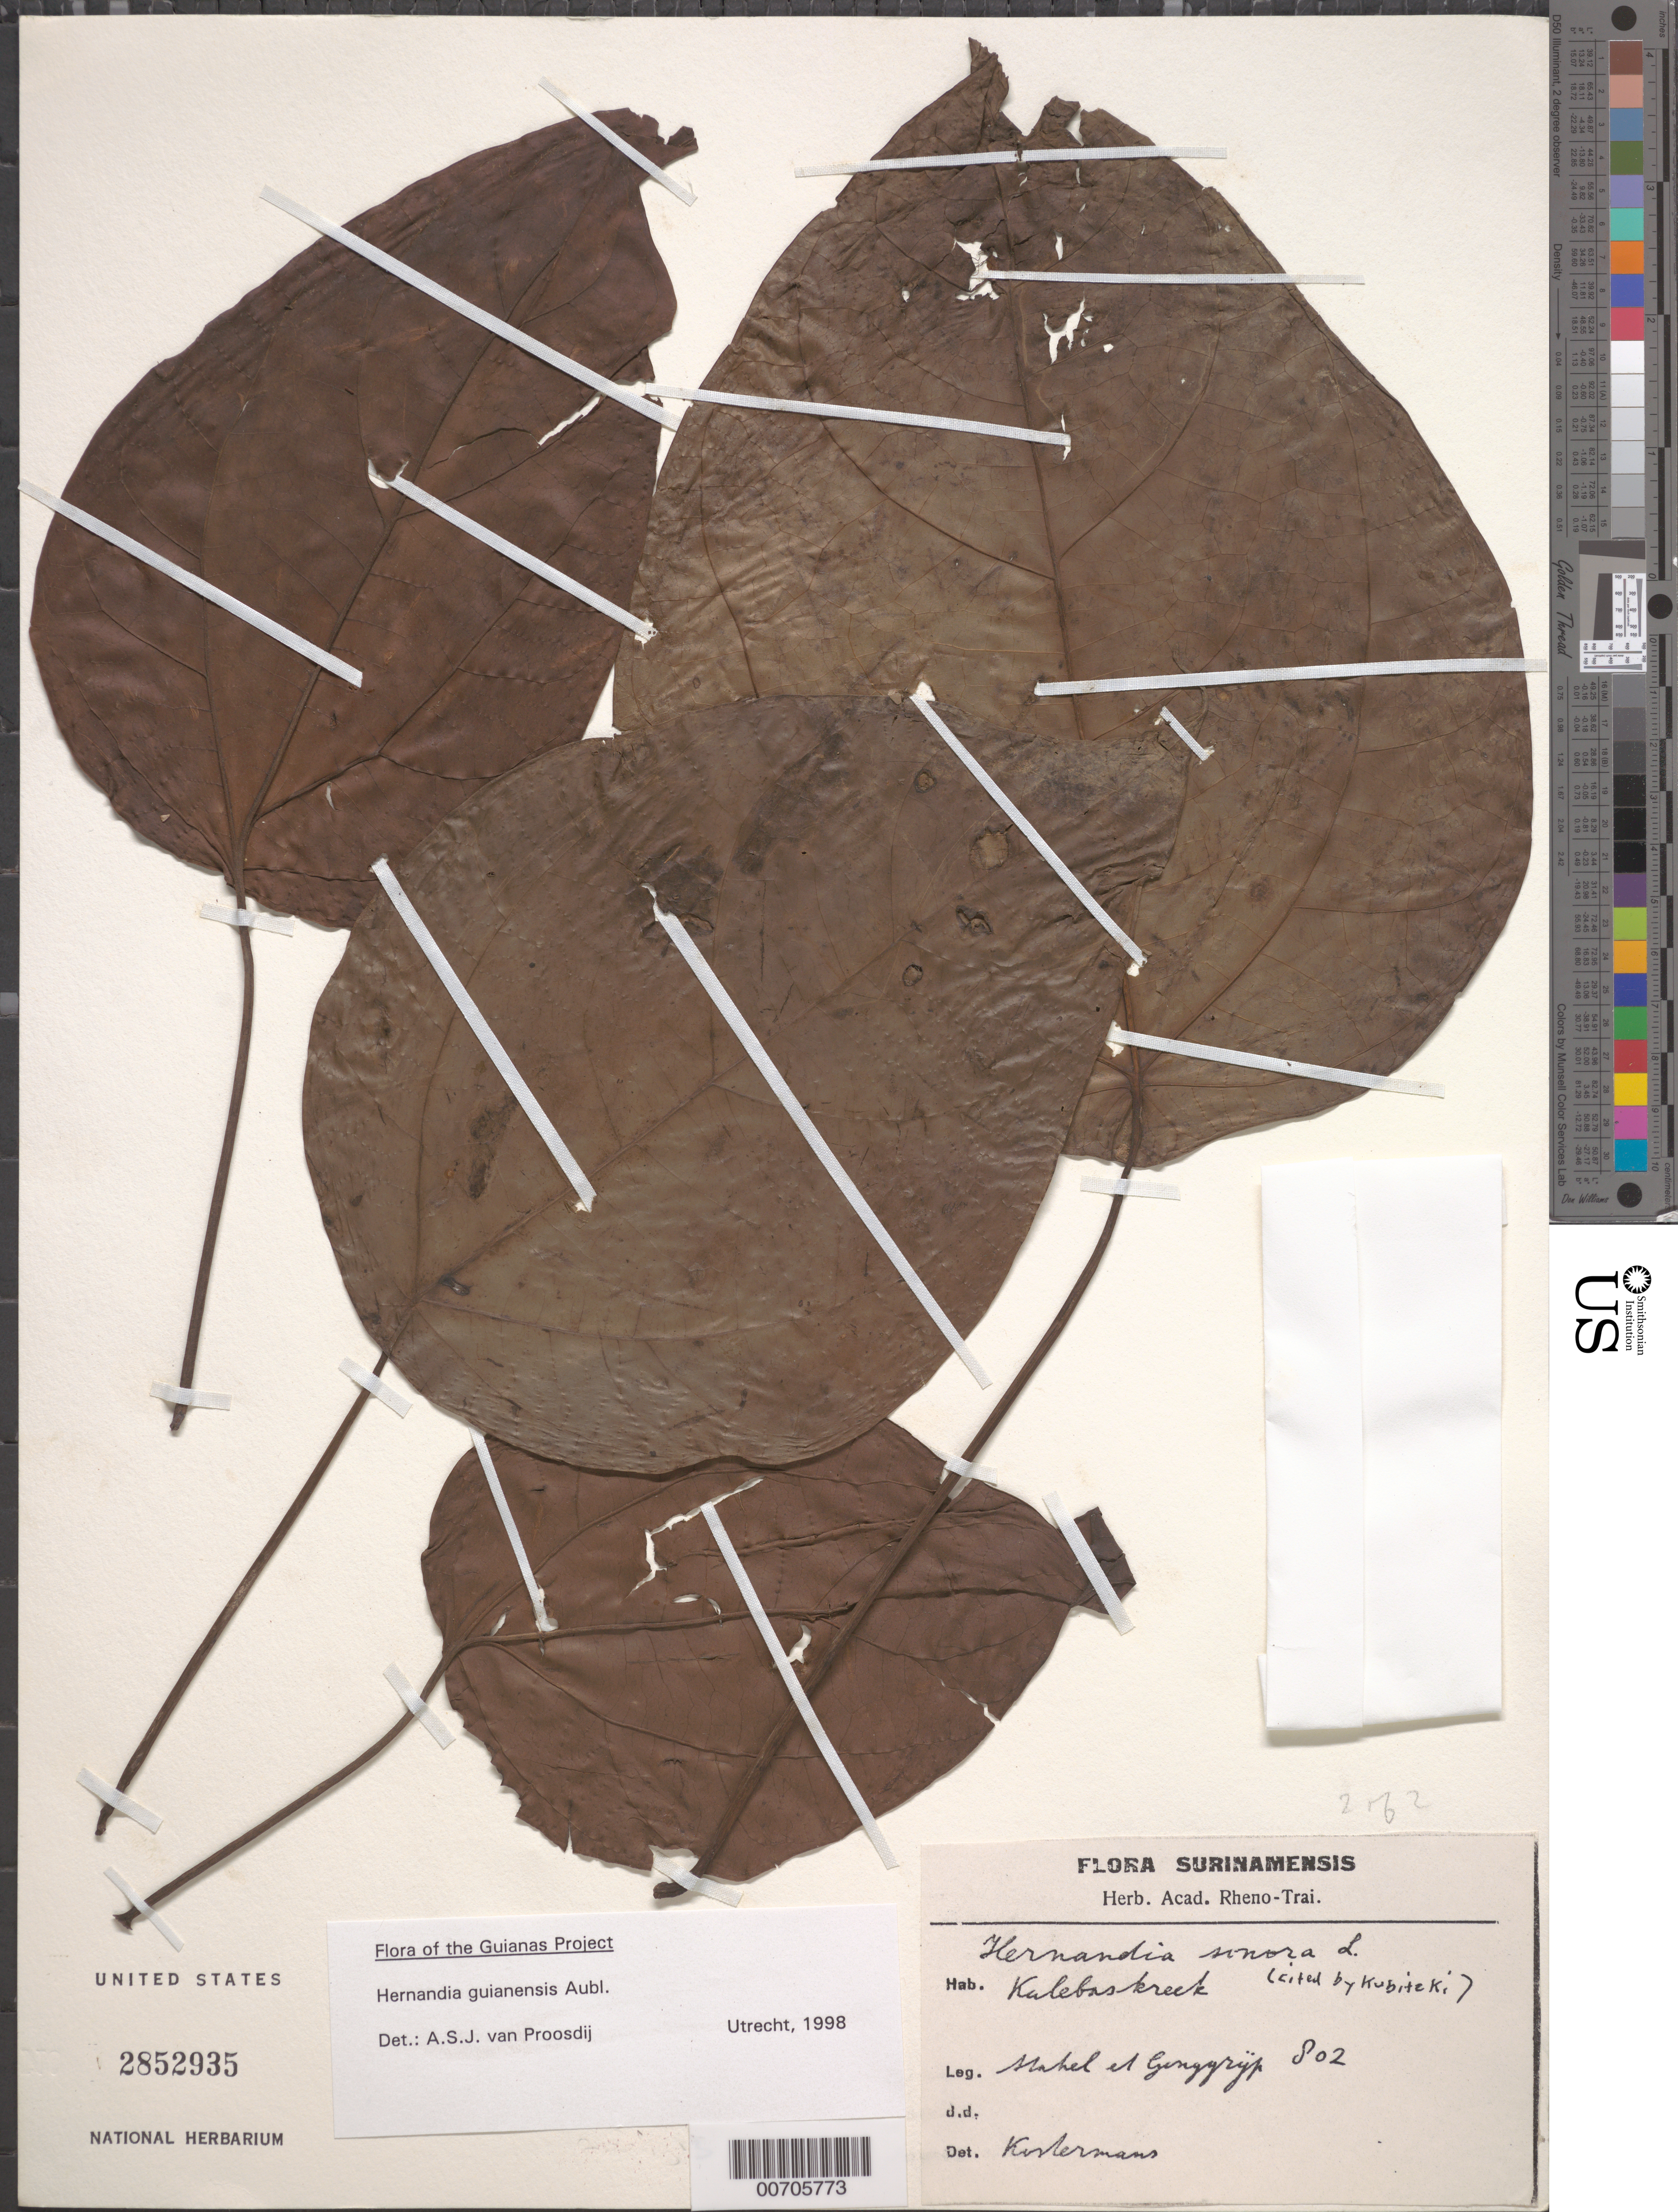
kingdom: Plantae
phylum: Tracheophyta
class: Magnoliopsida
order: Laurales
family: Hernandiaceae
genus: Hernandia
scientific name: Hernandia guianensis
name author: Aubl.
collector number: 802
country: Suriname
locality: Kalebaskreek.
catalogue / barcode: US 2852935